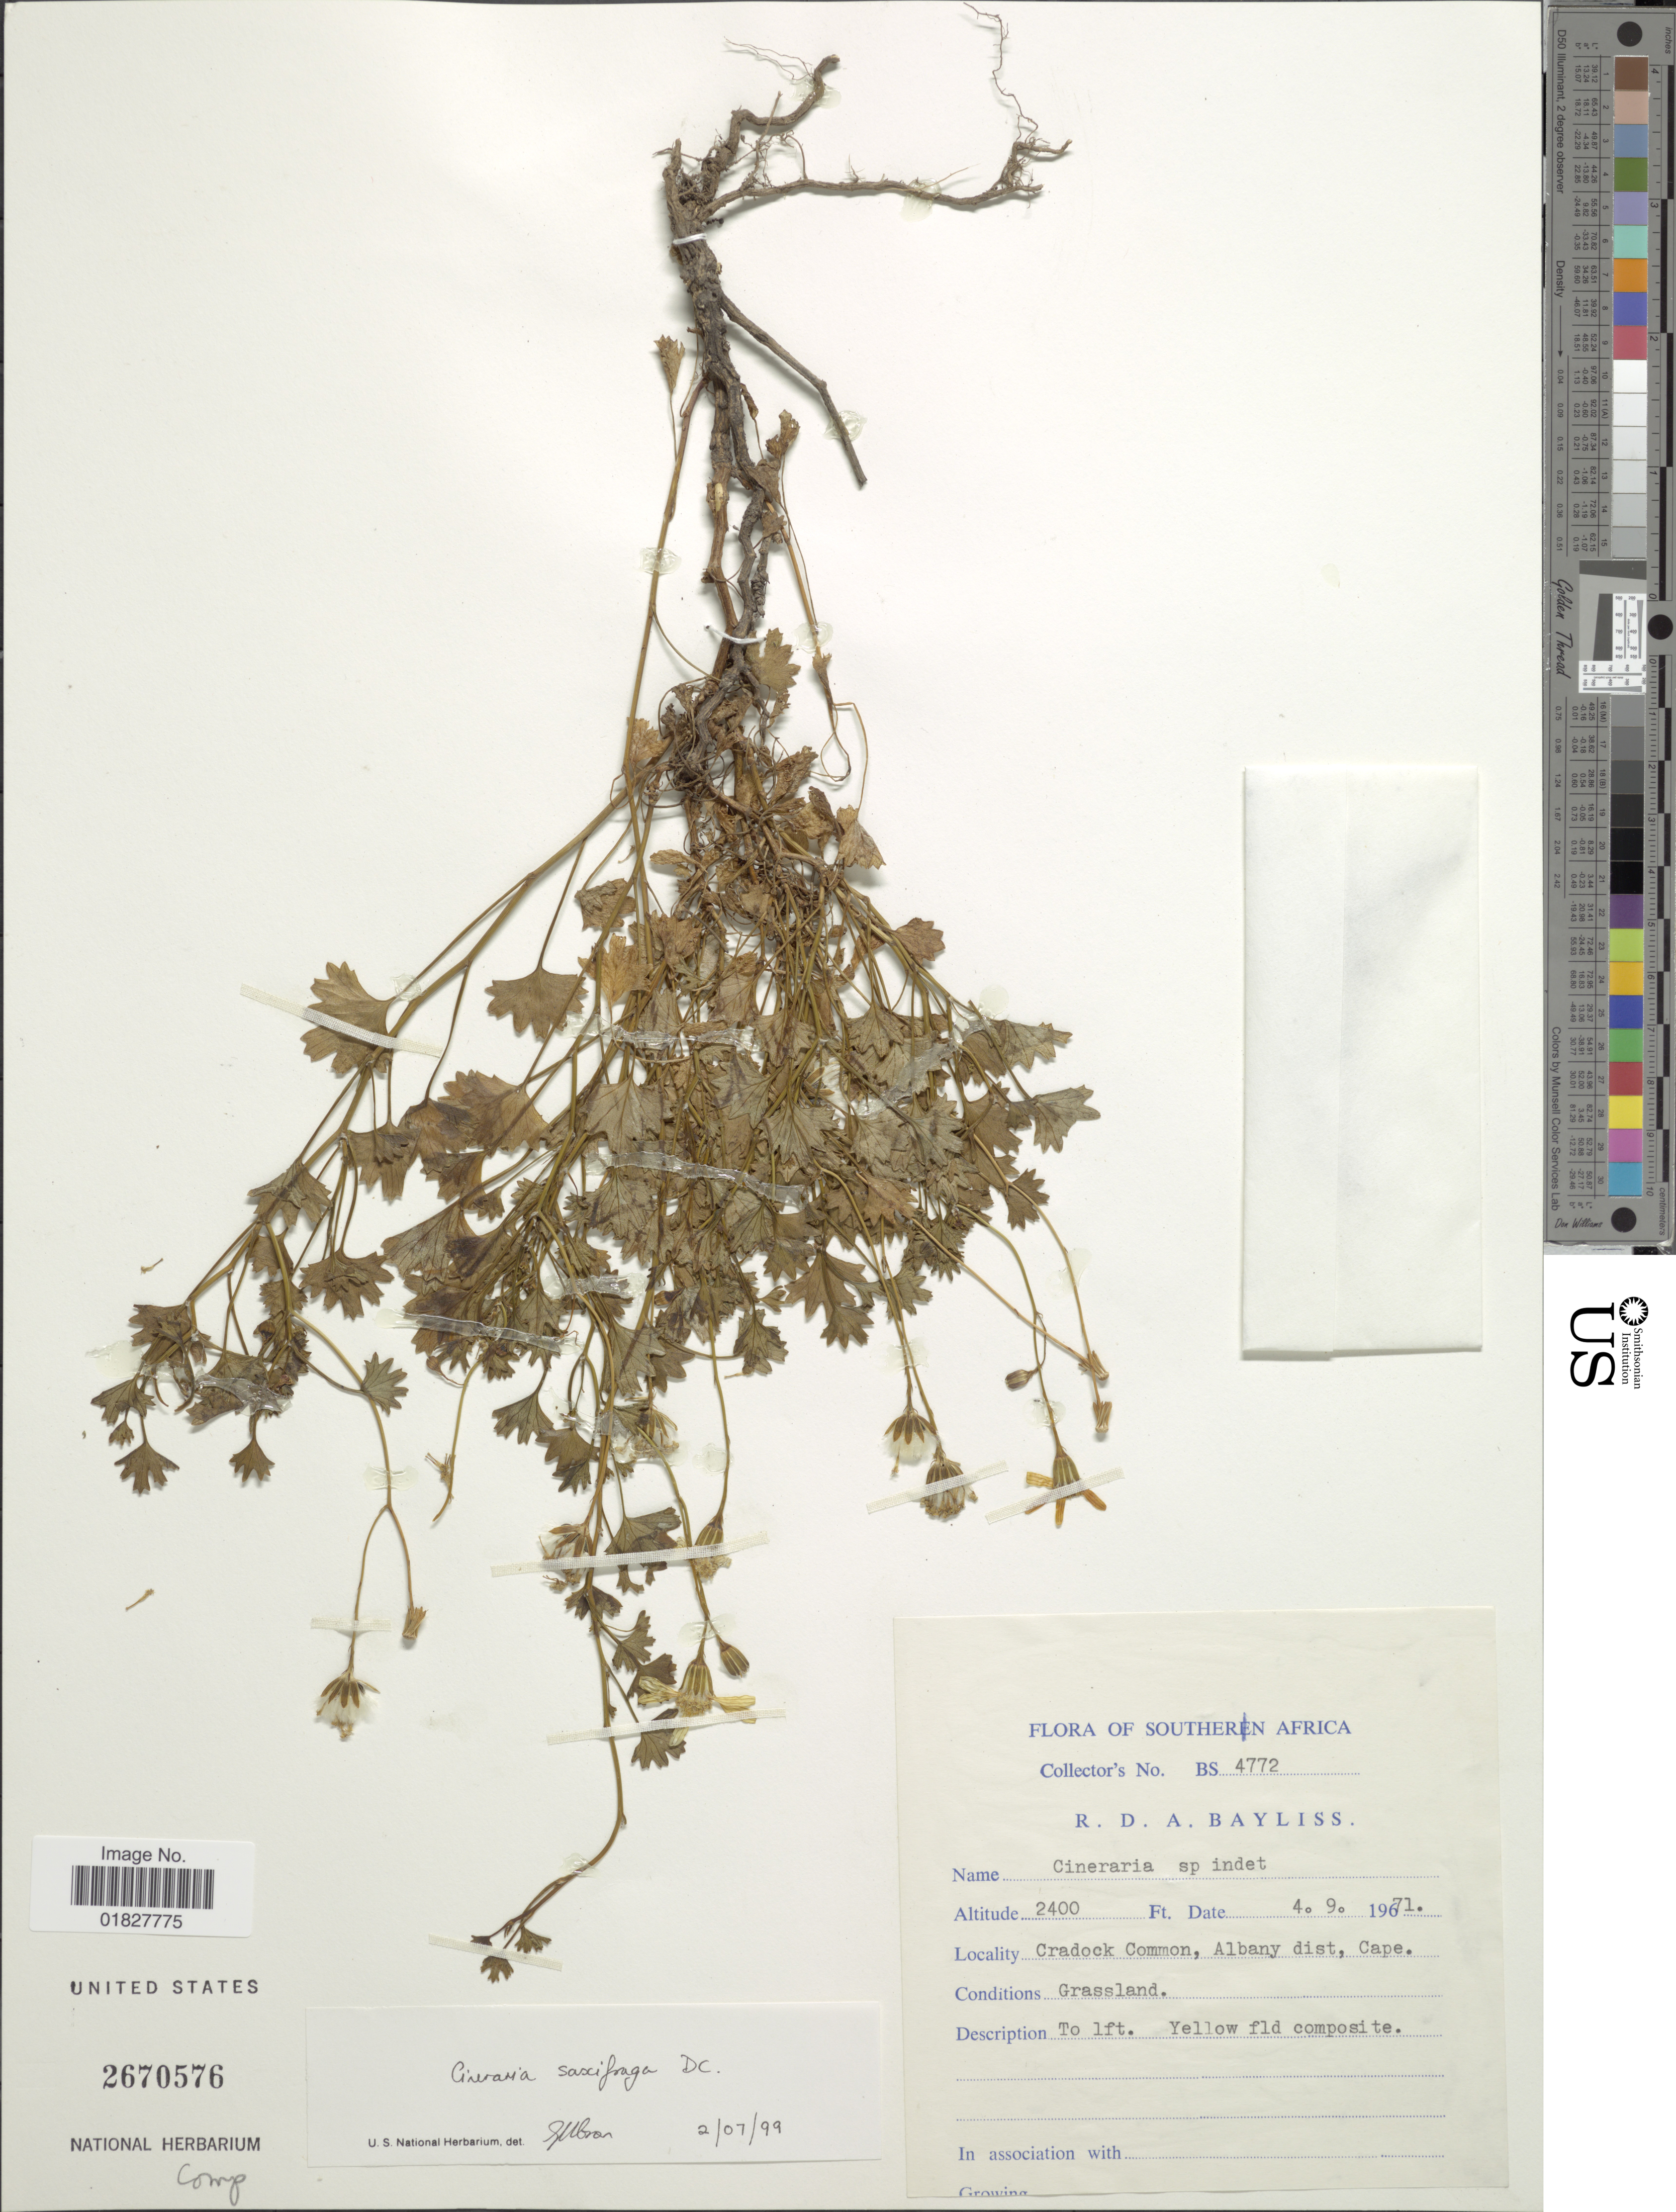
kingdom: Plantae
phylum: Tracheophyta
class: Magnoliopsida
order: Asterales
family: Asteraceae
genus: Cineraria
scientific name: Cineraria saxifraga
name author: DC.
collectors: R. Bayliss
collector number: BS4772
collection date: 1971-09-04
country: South Africa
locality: Cradock Common, Albany Dist., Cape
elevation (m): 732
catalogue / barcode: US 2670576